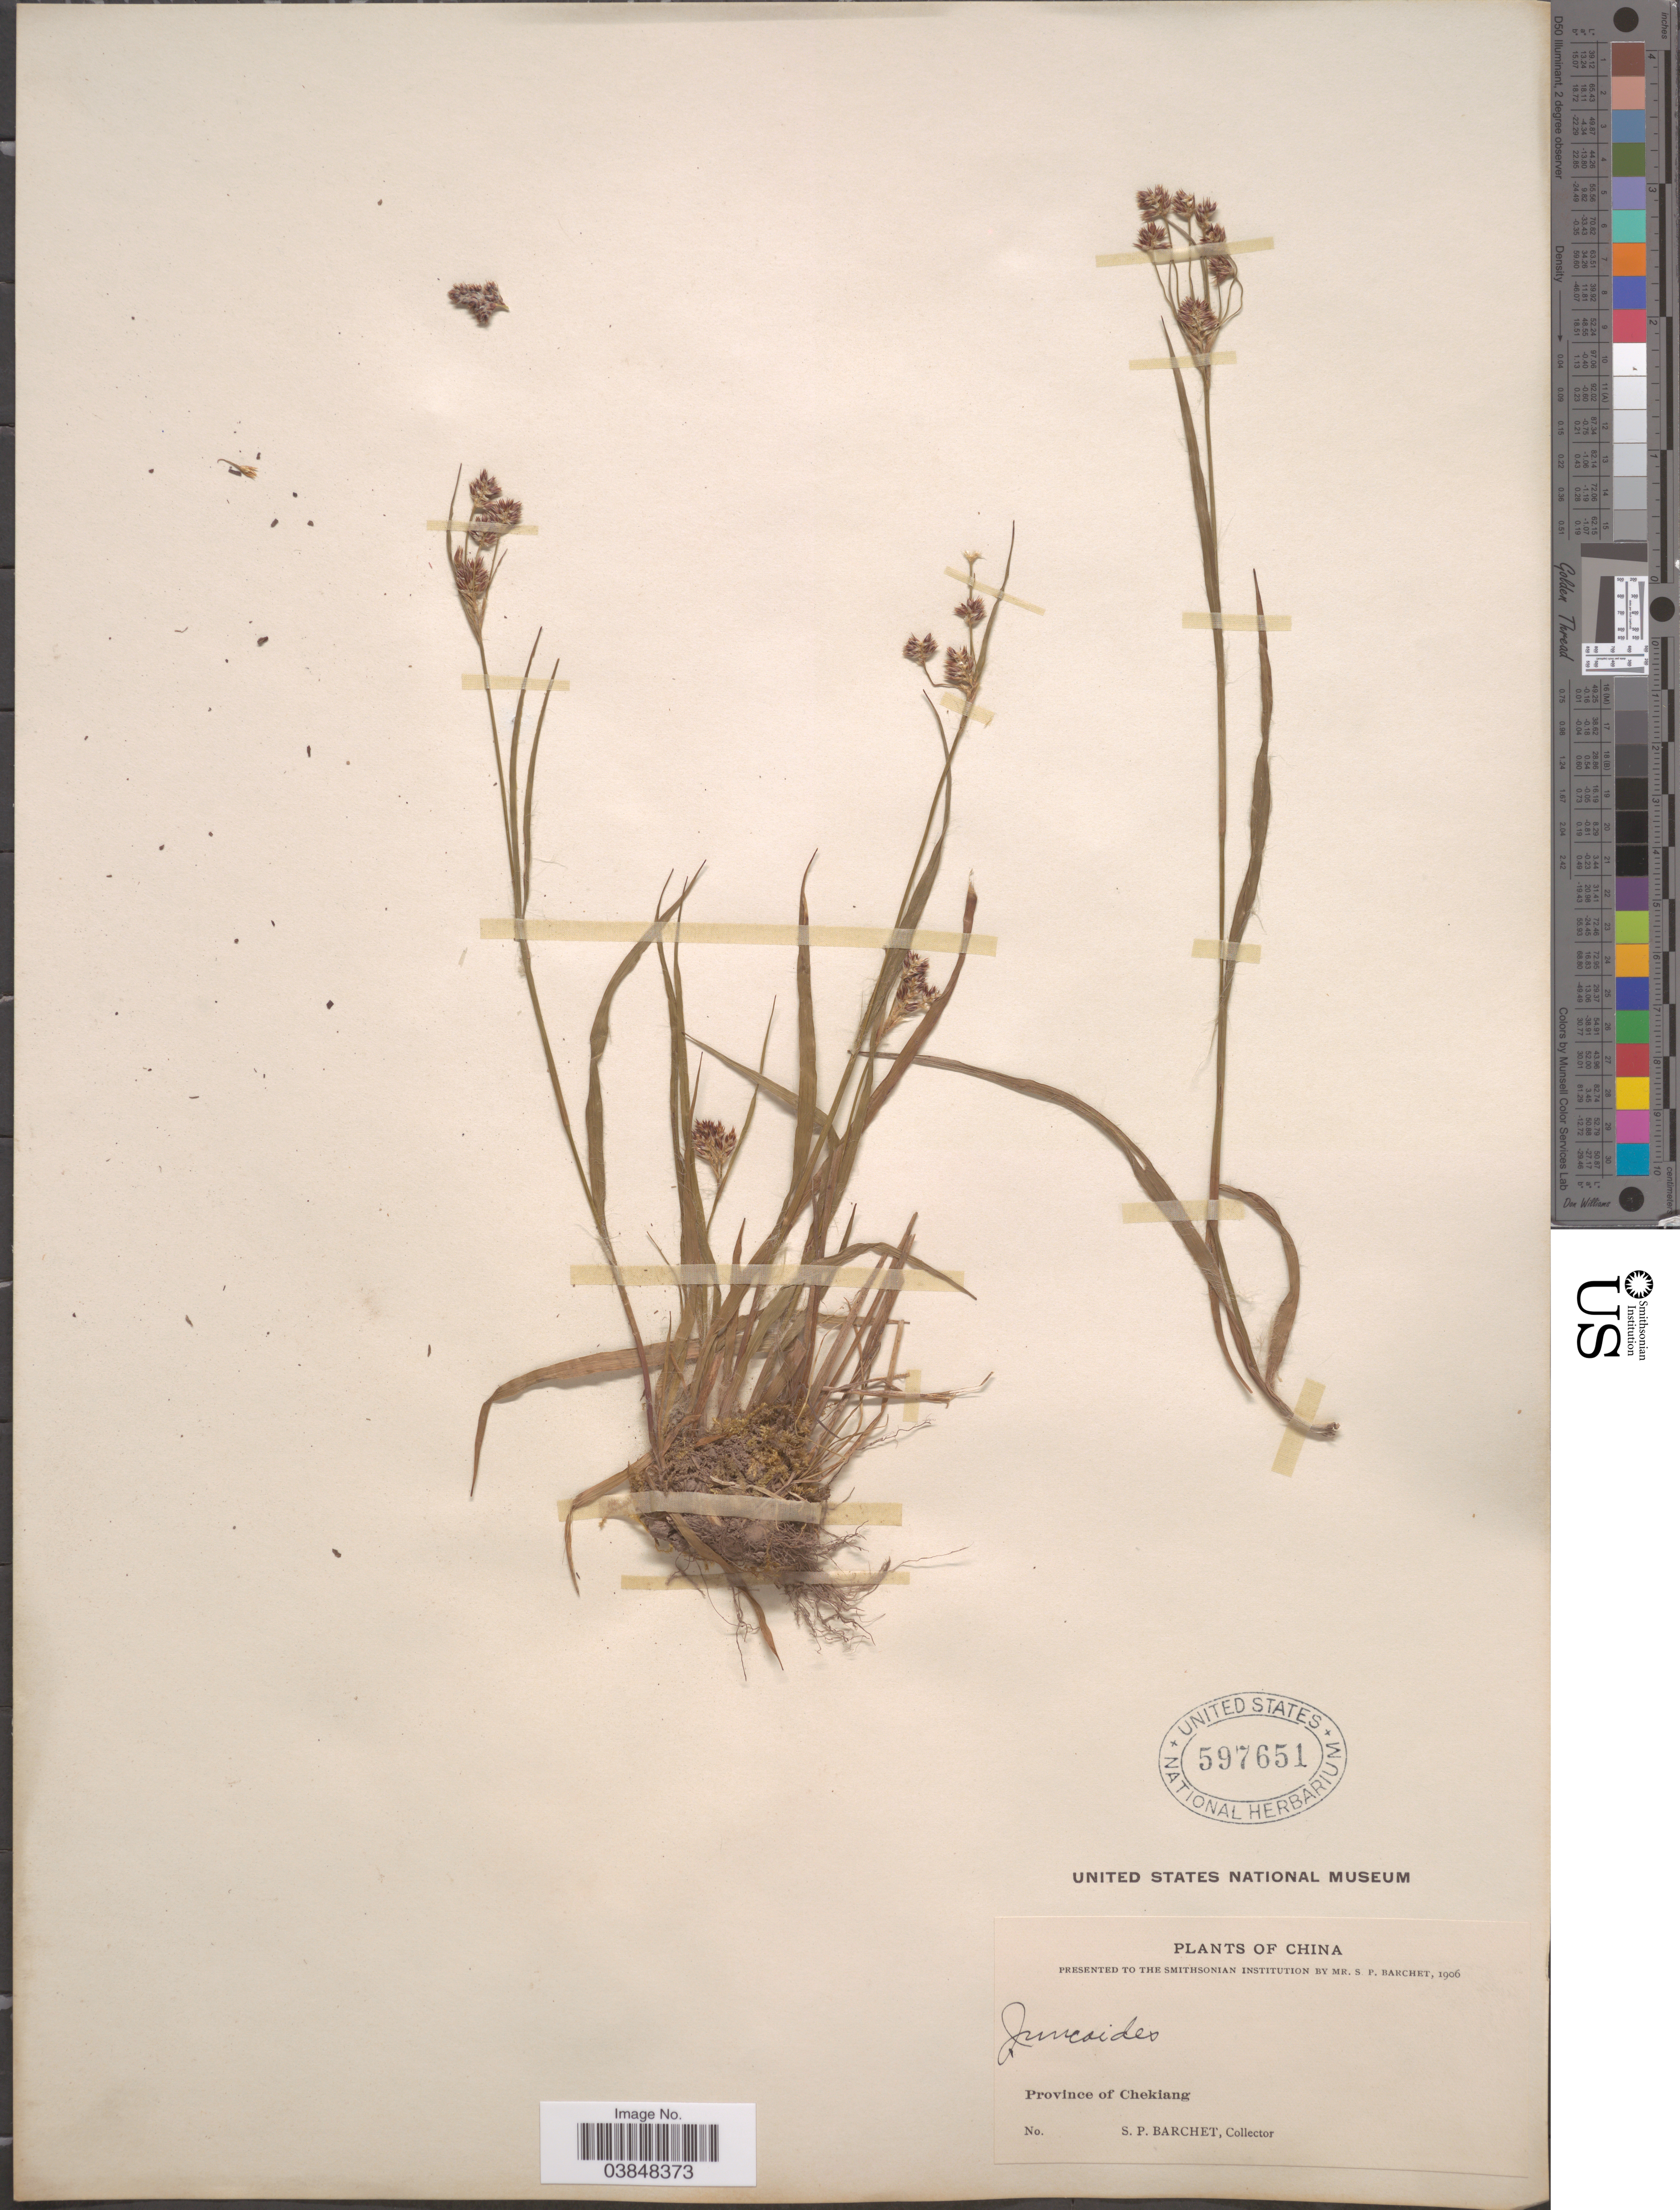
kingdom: Plantae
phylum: Tracheophyta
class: Liliopsida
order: Poales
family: Juncaceae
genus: Luzula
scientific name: Luzula sp.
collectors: S. P. Barchet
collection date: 1906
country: China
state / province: Zhejiang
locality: Province of Chekiang.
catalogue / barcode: US 597651